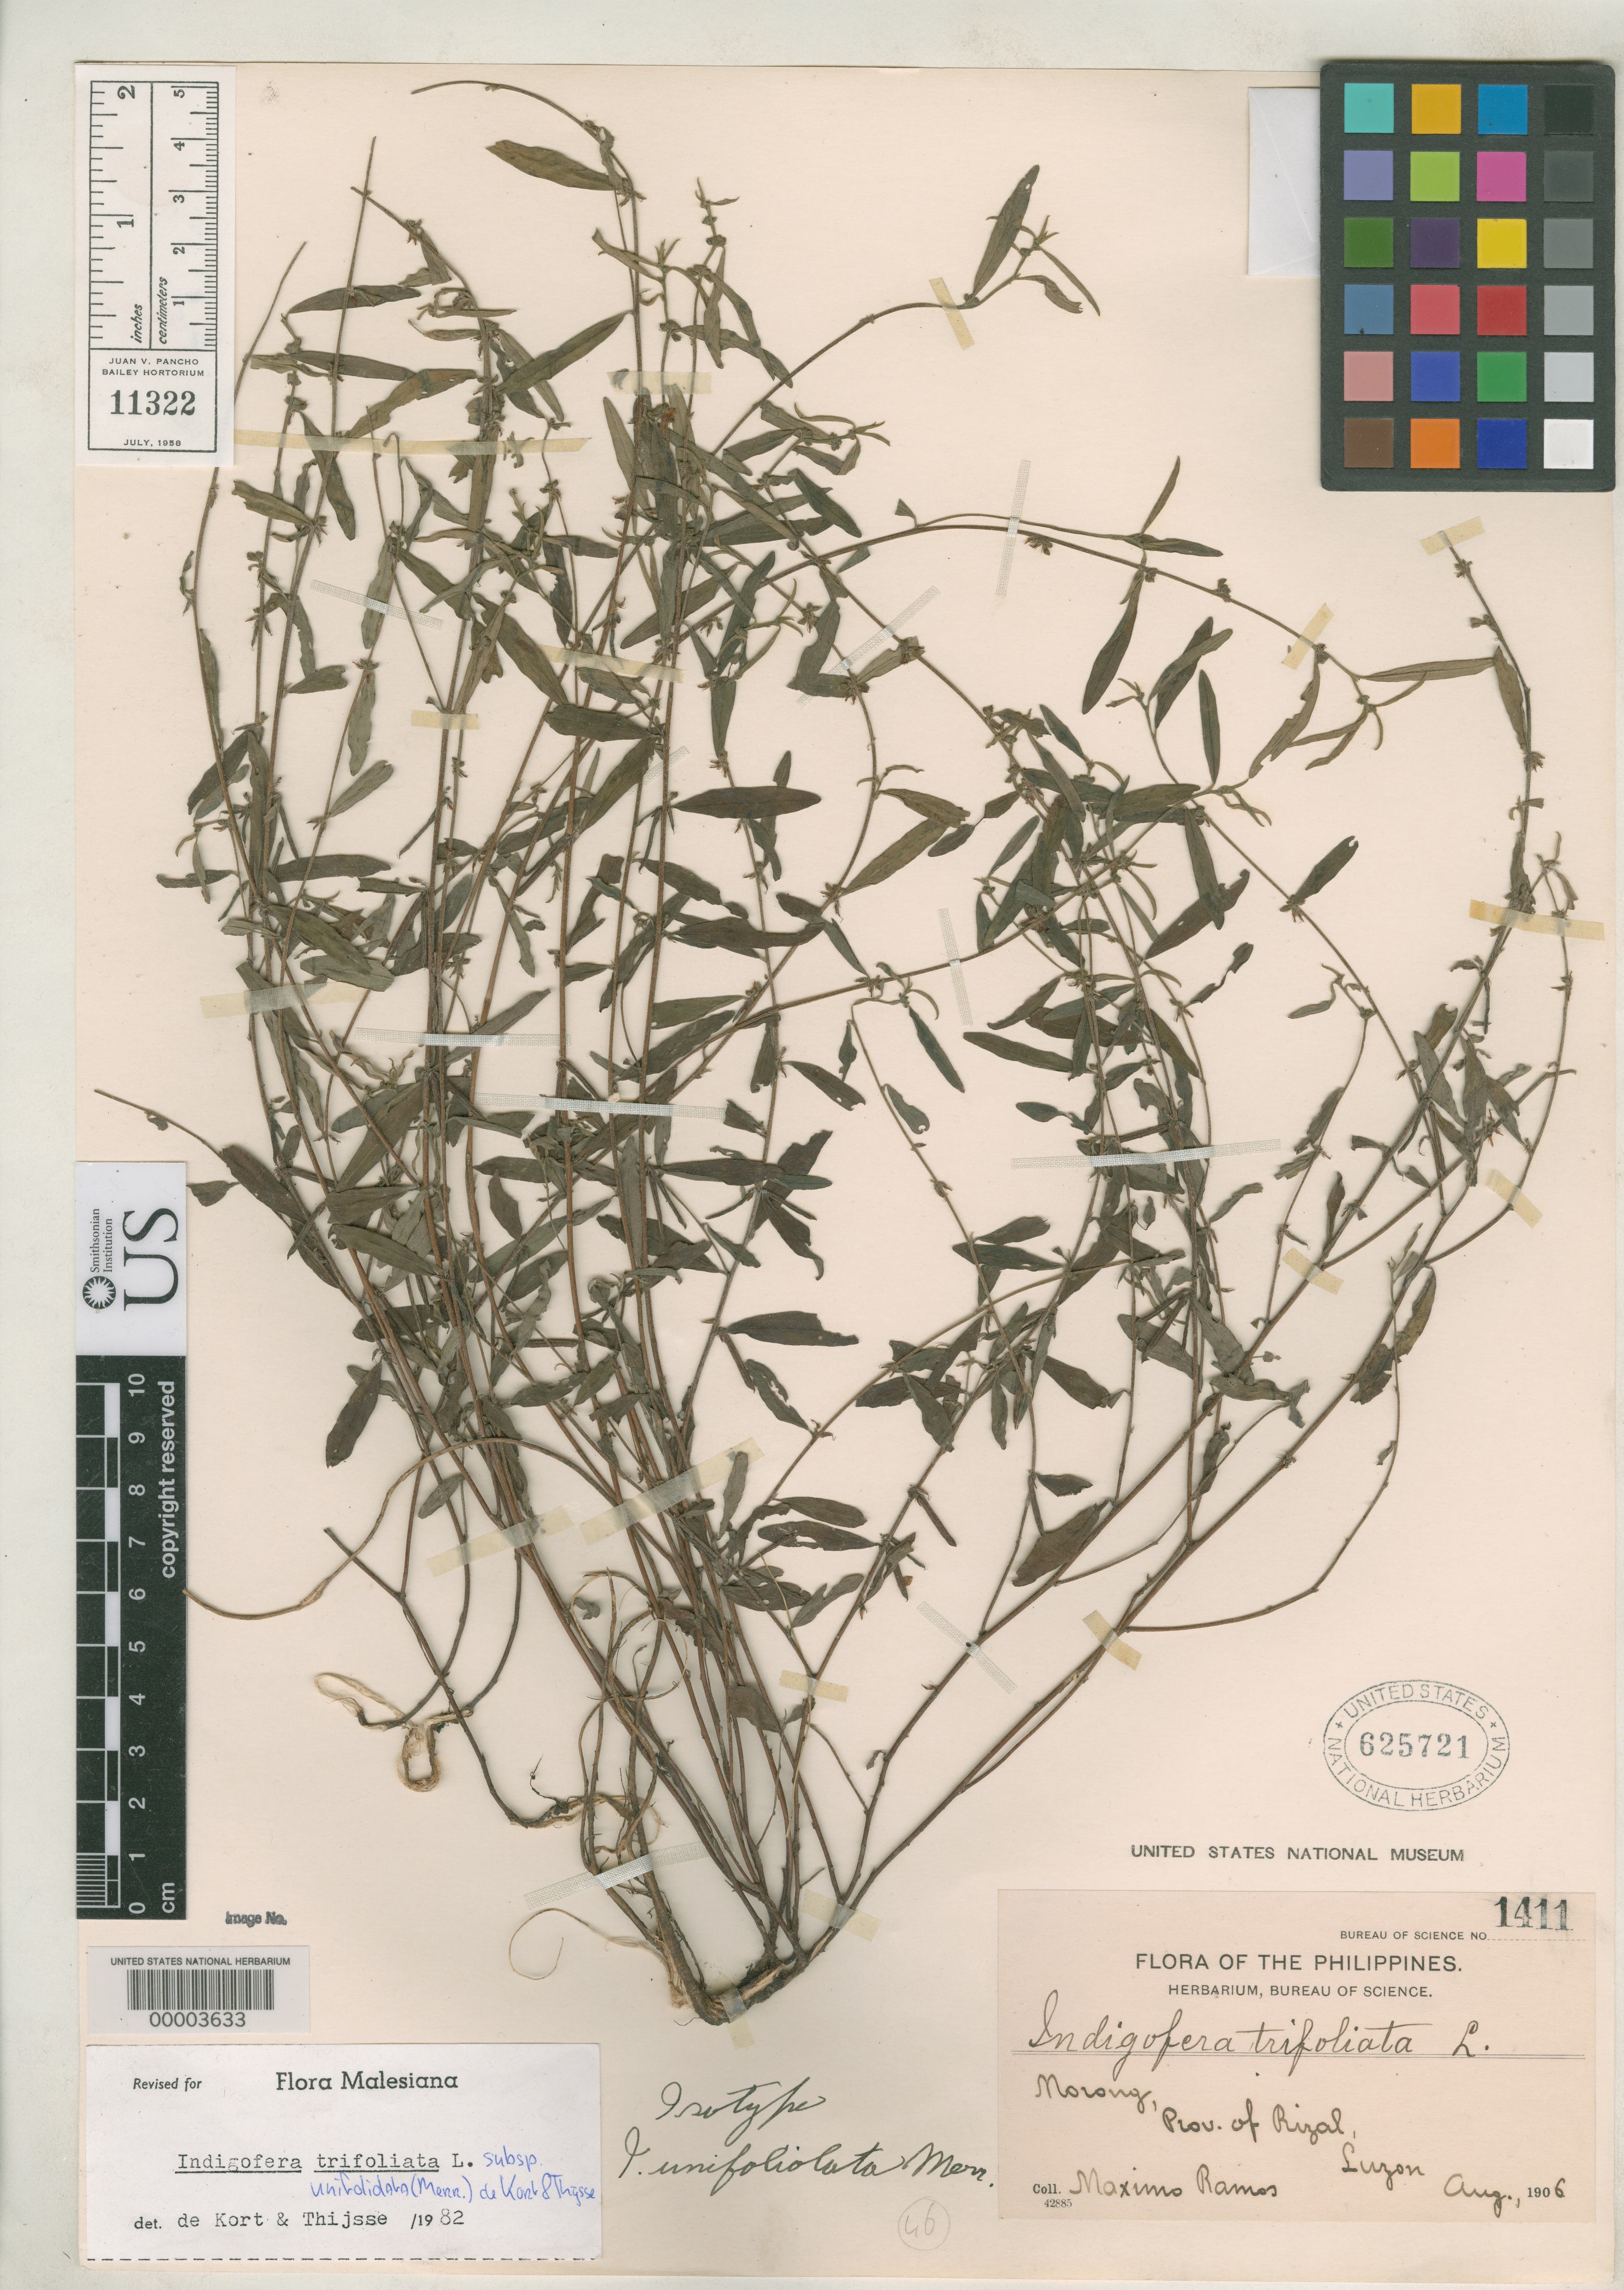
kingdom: Plantae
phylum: Tracheophyta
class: Magnoliopsida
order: Fabales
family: Fabaceae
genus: Indigofera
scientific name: Indigofera unifoliolata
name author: Merr.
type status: Isotype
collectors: M. Ramos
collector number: Bur. Sci. 1411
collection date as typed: Aug 1906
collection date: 1906-08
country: Philippines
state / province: Calabarzon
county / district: Rizal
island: Luzon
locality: Morong.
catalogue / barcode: US 625721